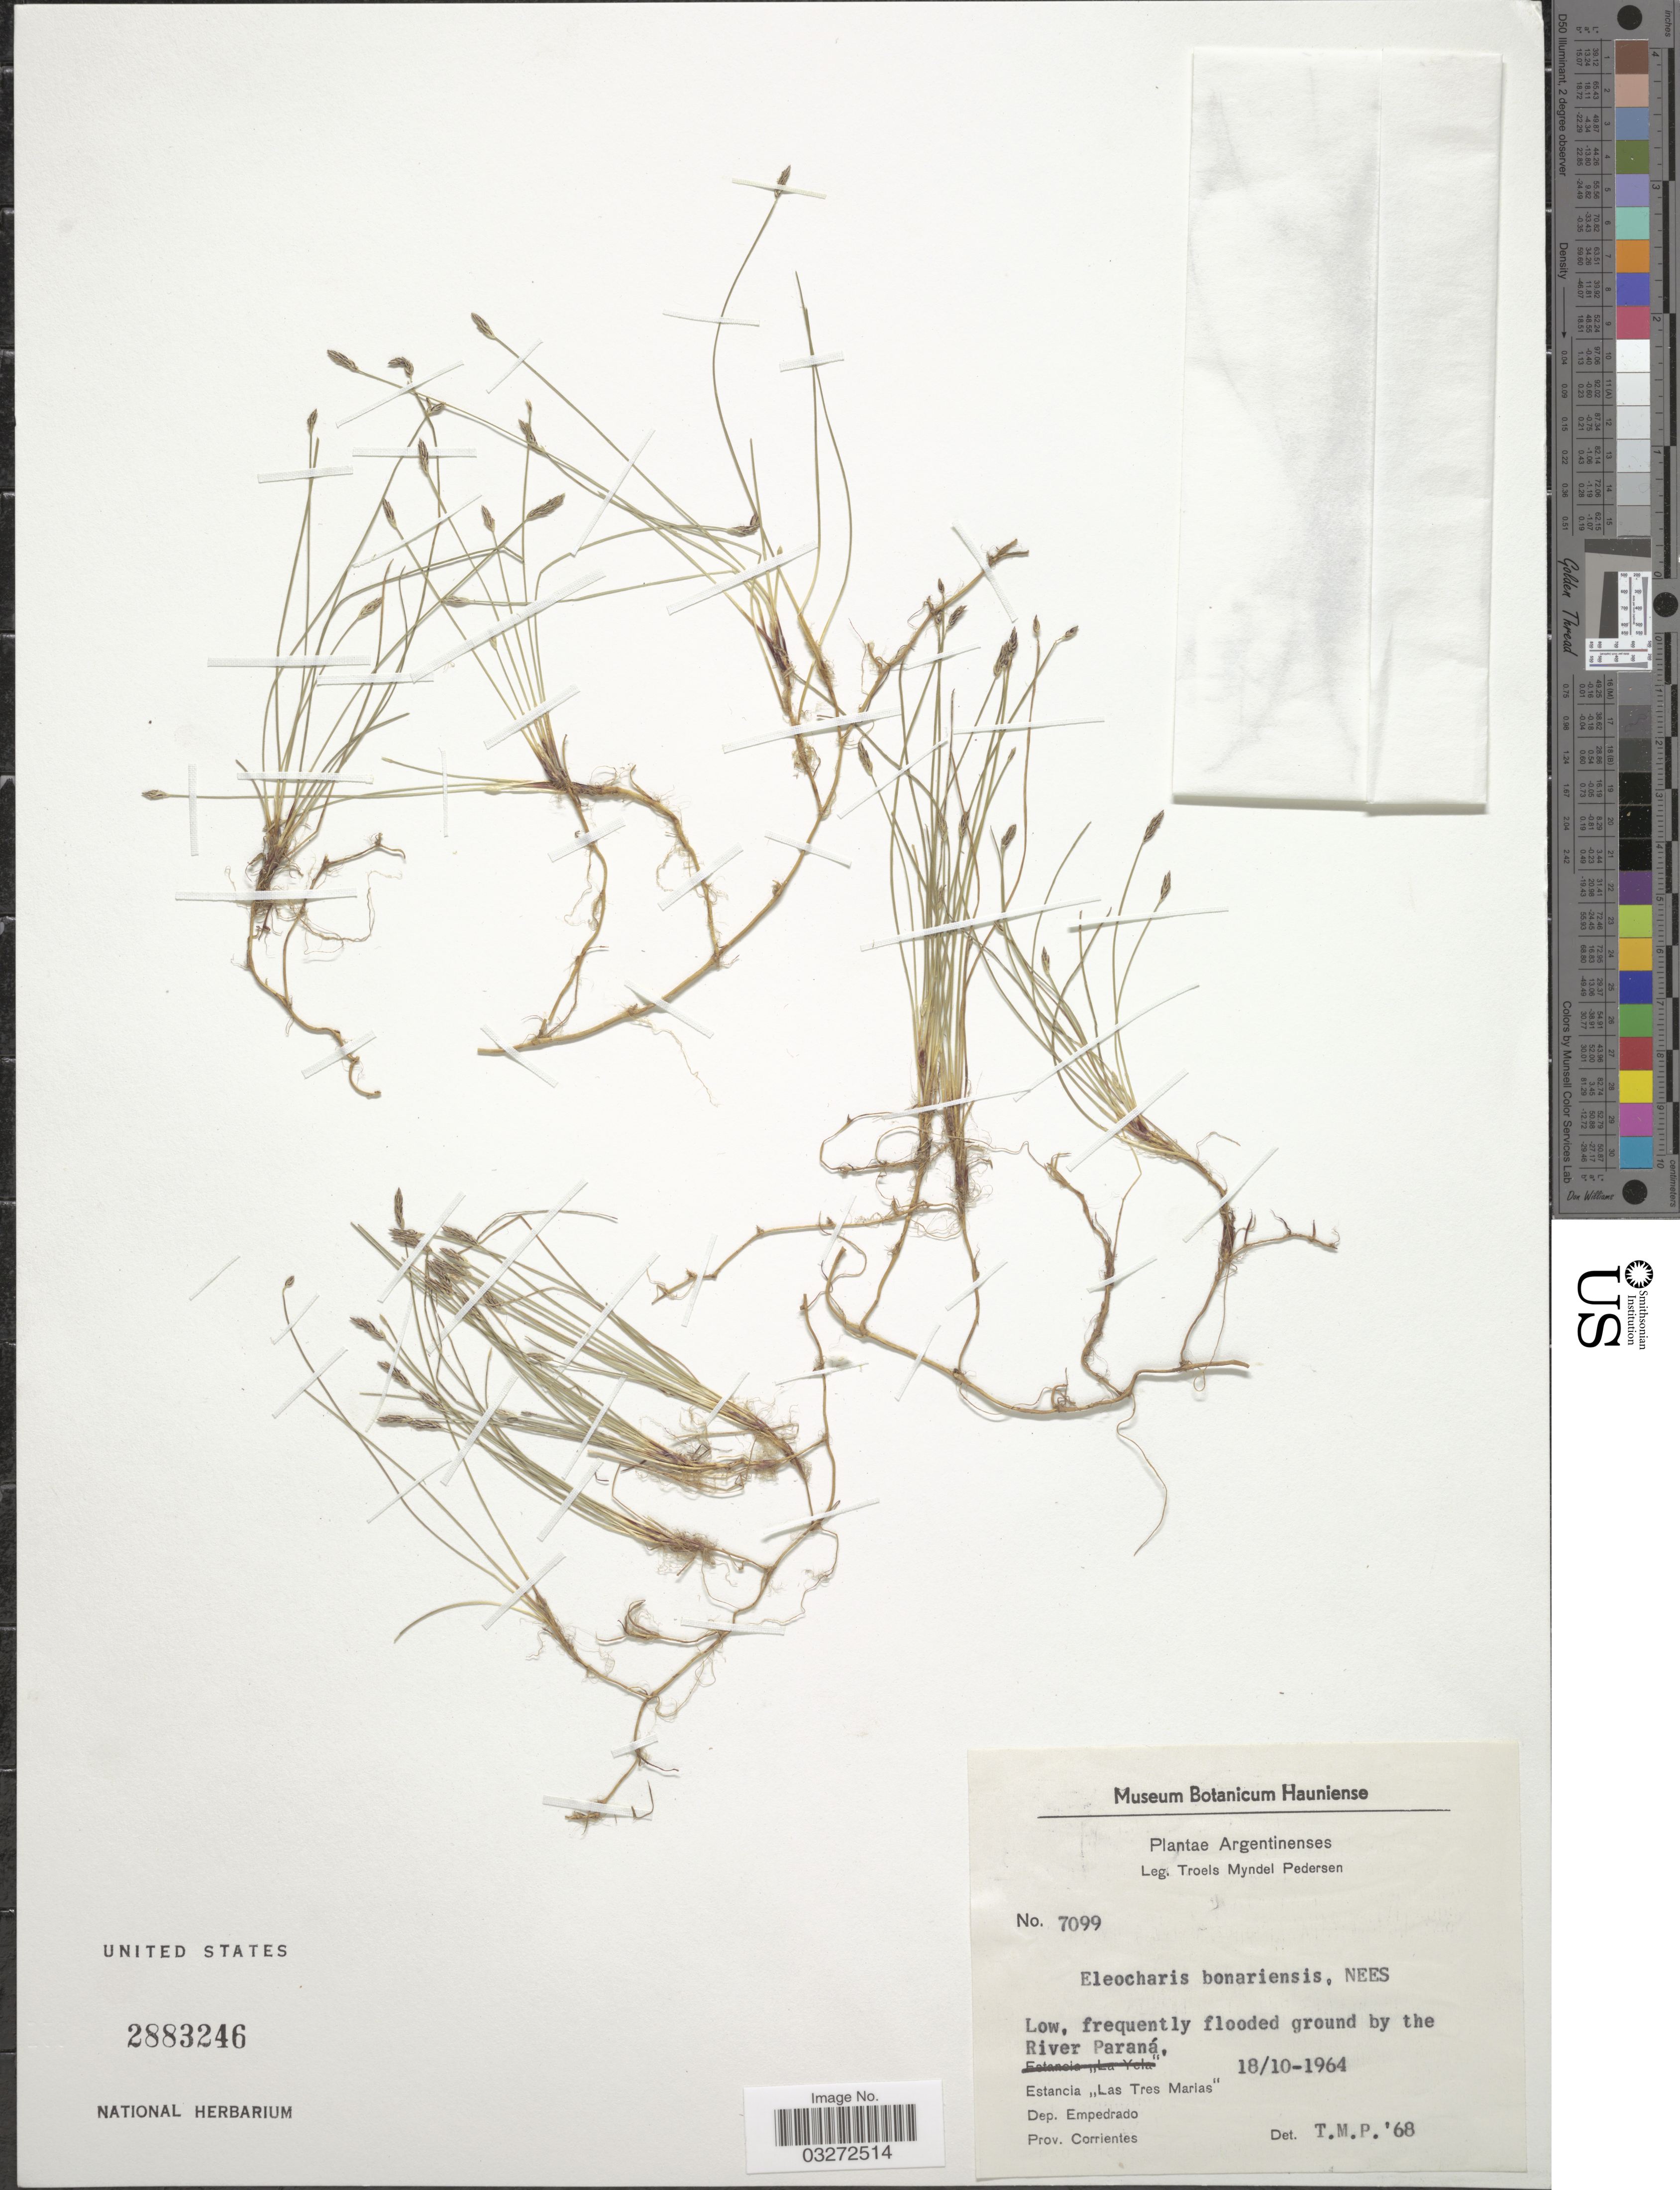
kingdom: Plantae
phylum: Tracheophyta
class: Liliopsida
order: Poales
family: Cyperaceae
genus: Eleocharis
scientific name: Eleocharis bonariensis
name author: Nees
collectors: T. Pederson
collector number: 7099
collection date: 1964-10-18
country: Argentina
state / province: Corrientes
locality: Low, frequently flooded ground by the River Paraná. Estancia "Las Tres Marias" , Dep. Empedrado.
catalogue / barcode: US 2883246